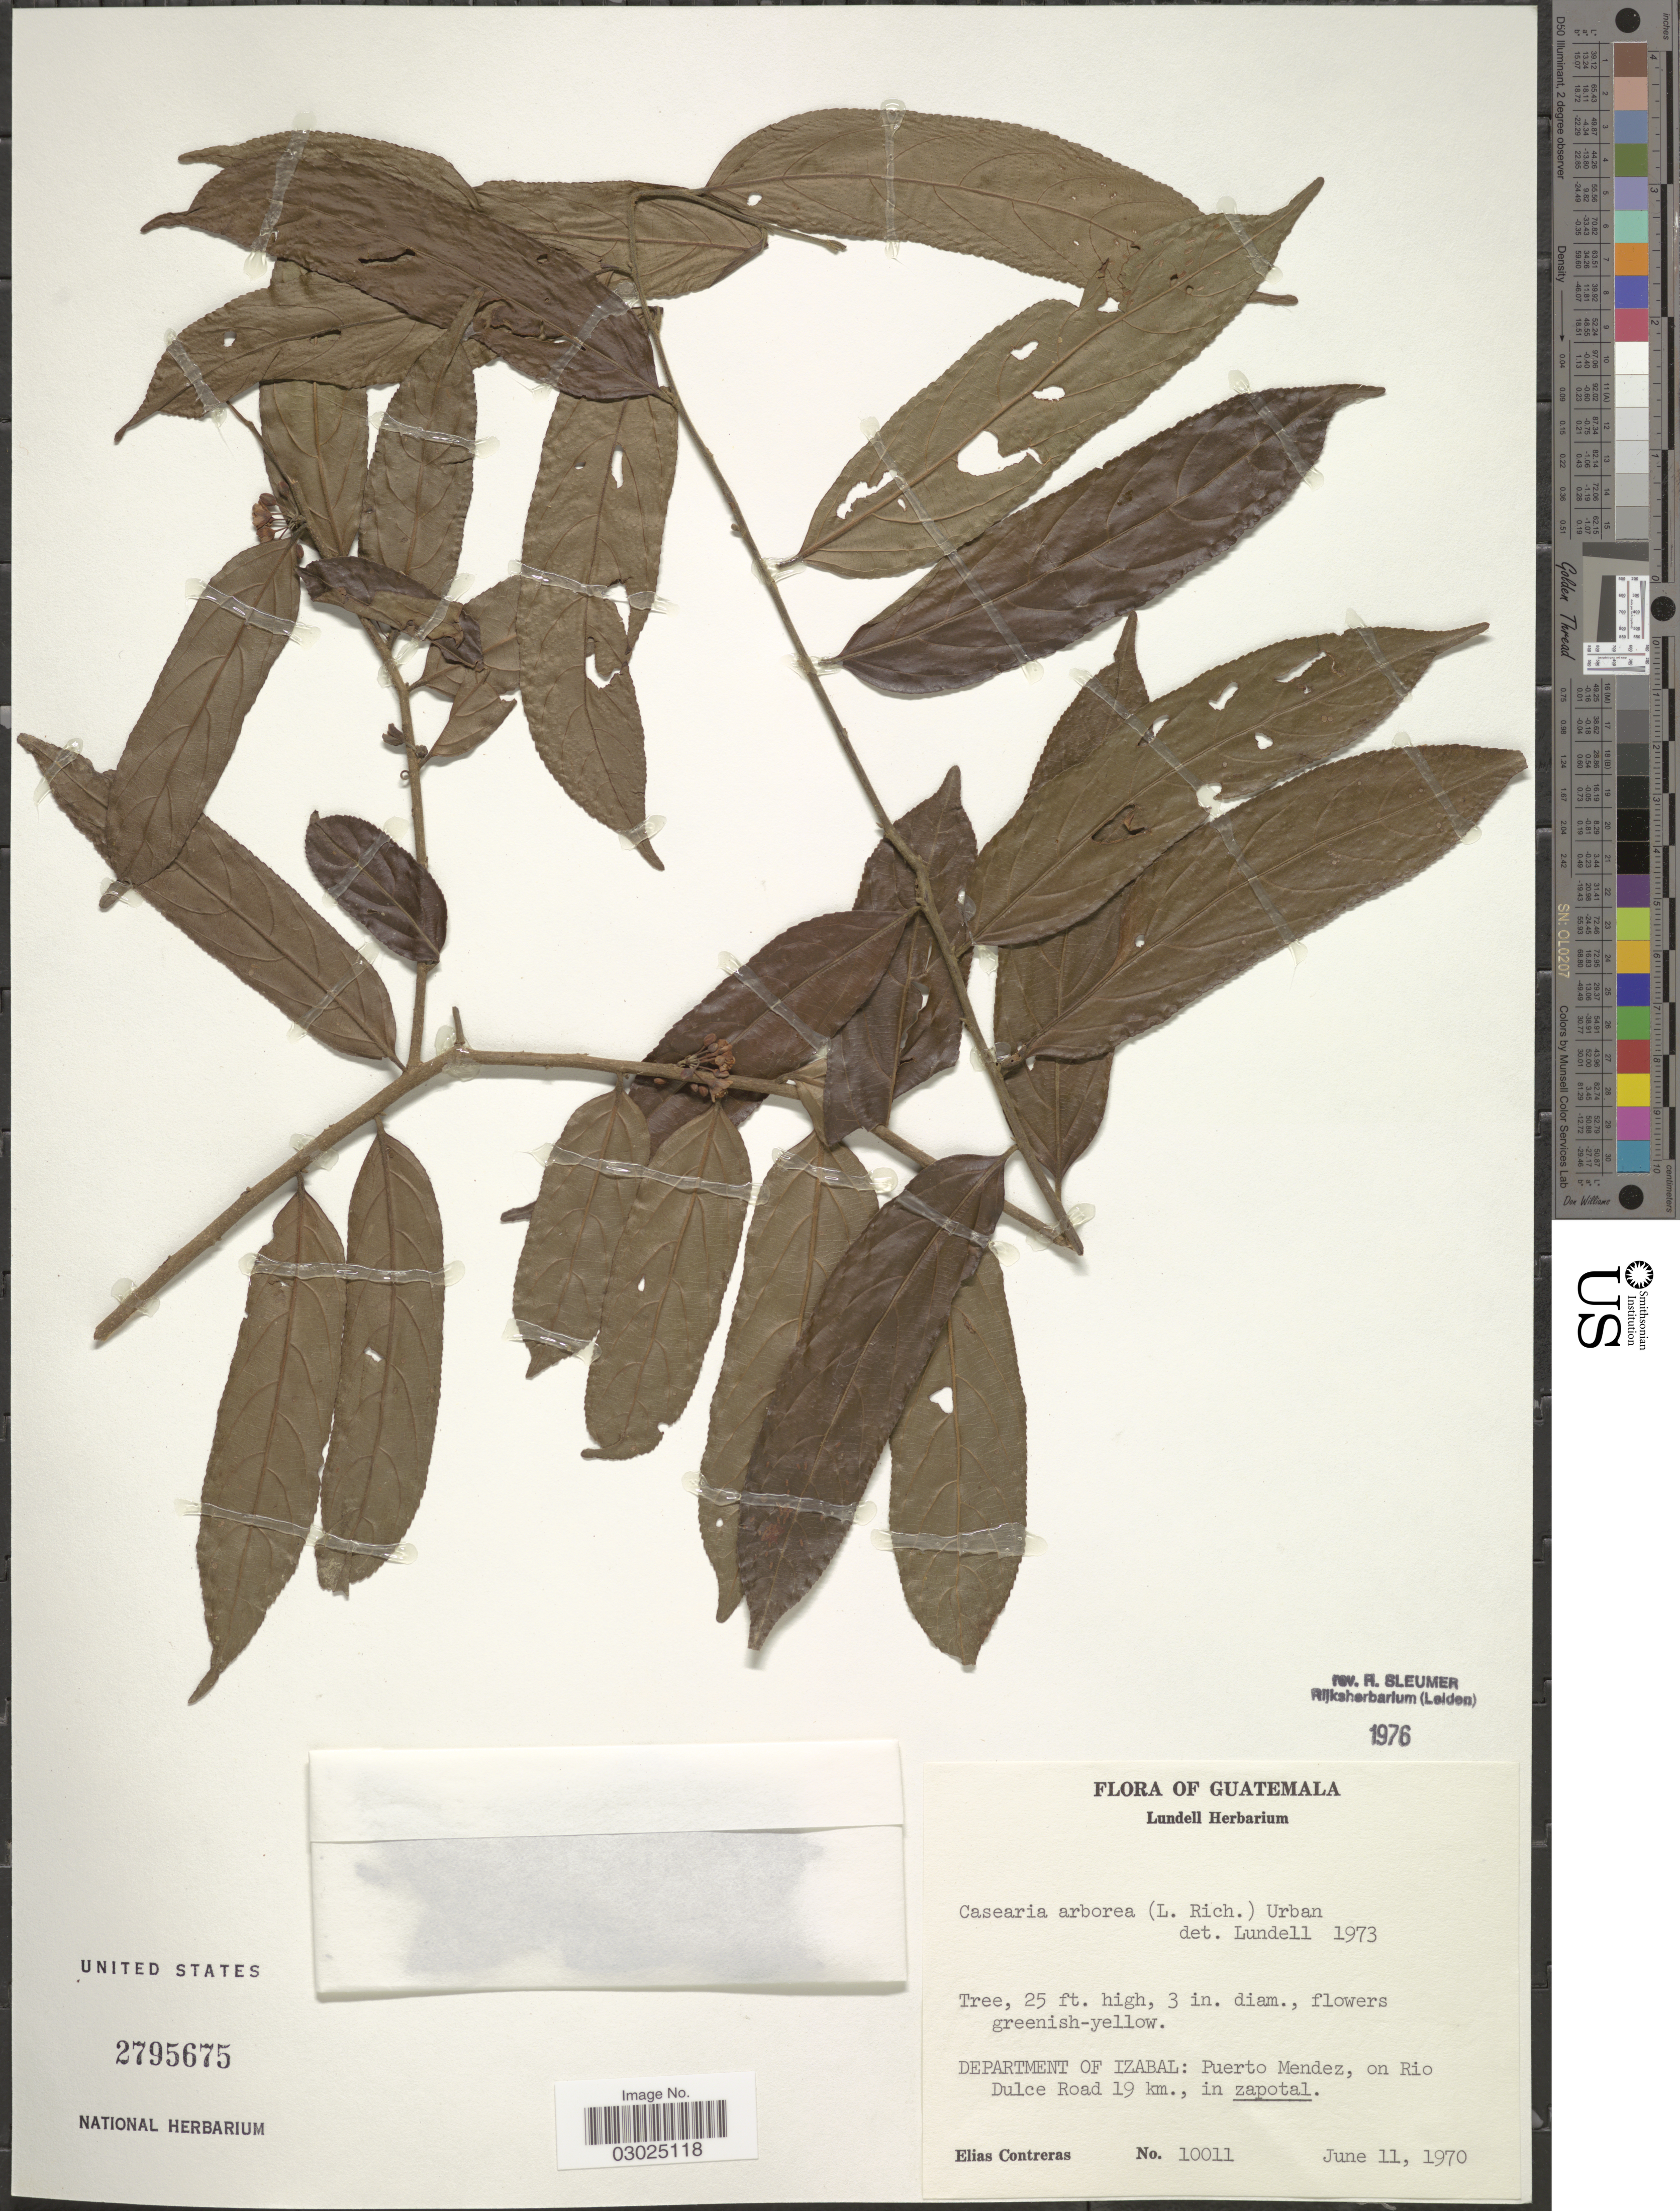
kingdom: Plantae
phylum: Tracheophyta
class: Magnoliopsida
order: Malpighiales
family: Salicaceae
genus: Casearia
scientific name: Casearia arborea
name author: (Rich.) Urb.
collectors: E. Contreras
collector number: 10011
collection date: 1970-06-11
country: Guatemala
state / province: Izabal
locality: Department of Izabal: Puerto Mendez, on Rio Dulce Road 19 km., in zapotal.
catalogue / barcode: US 2795675